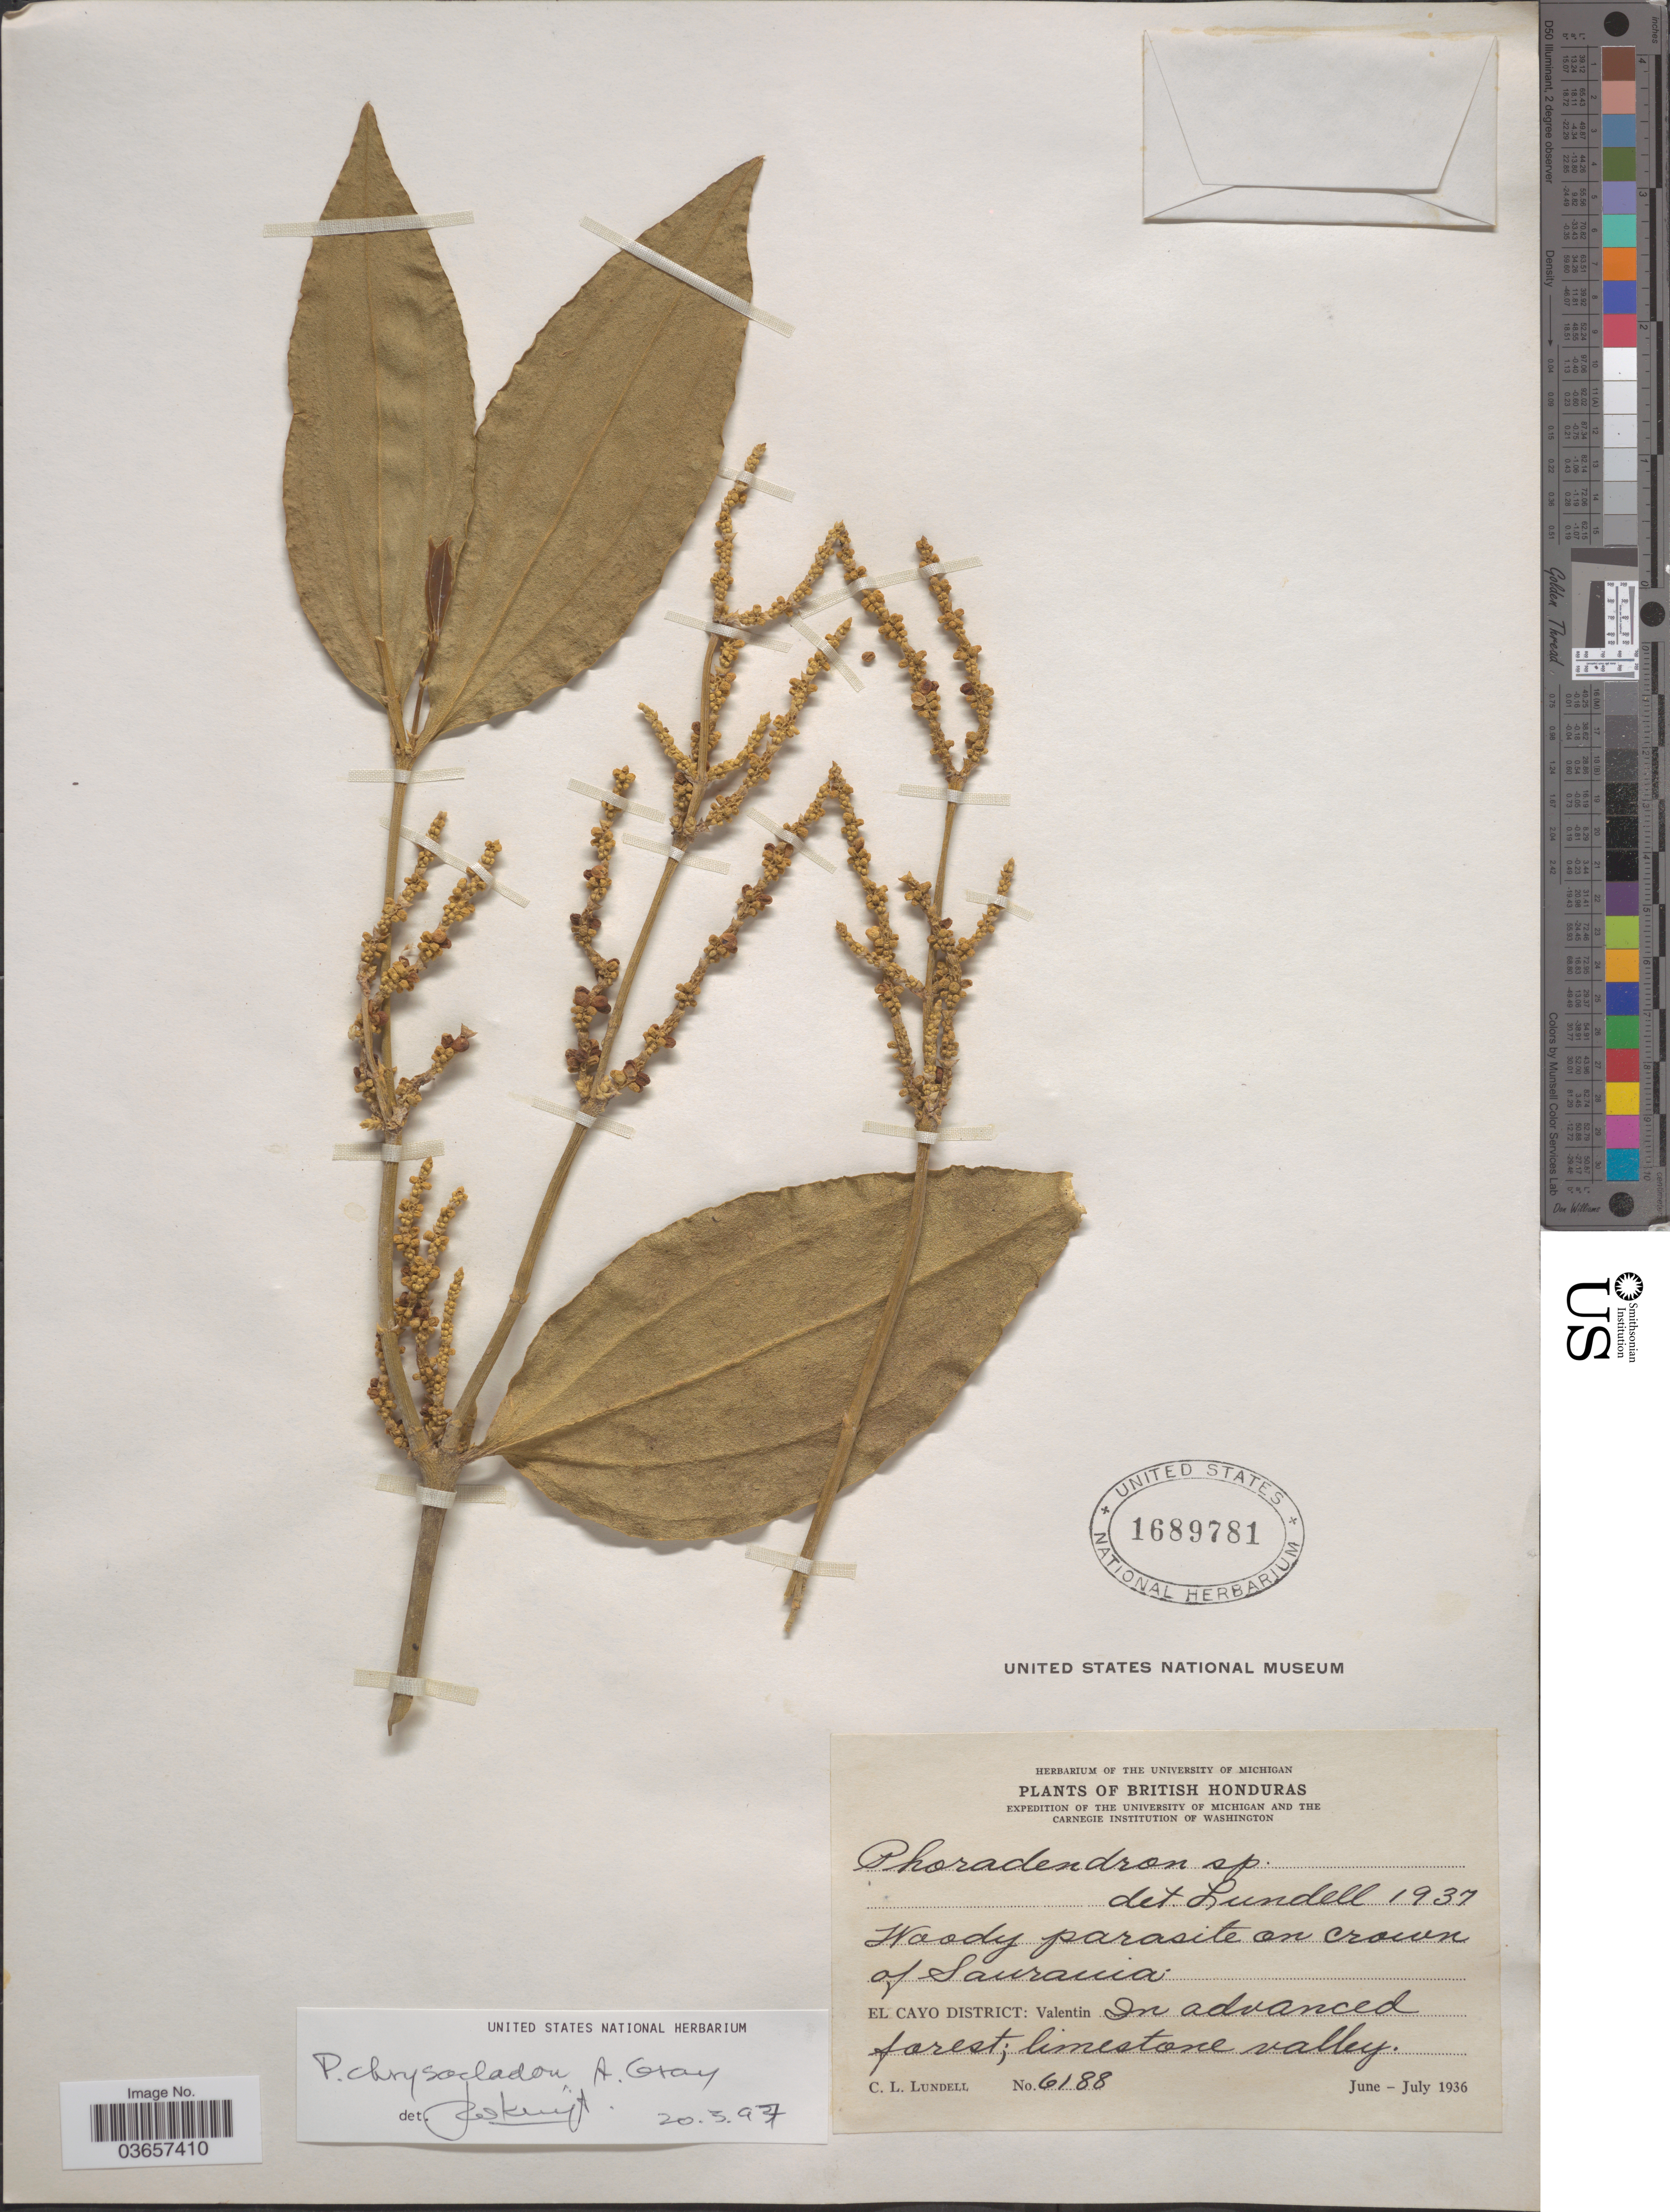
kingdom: Plantae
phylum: Tracheophyta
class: Magnoliopsida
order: Santalales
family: Viscaceae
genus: Phoradendron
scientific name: Phoradendron chrysocladon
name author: A. Gray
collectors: C. L. Lundell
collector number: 6188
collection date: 1936-06/1936-07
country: Belize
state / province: Cayo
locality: British Honduras. El Cayo District: Valentin.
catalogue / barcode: US 1689781